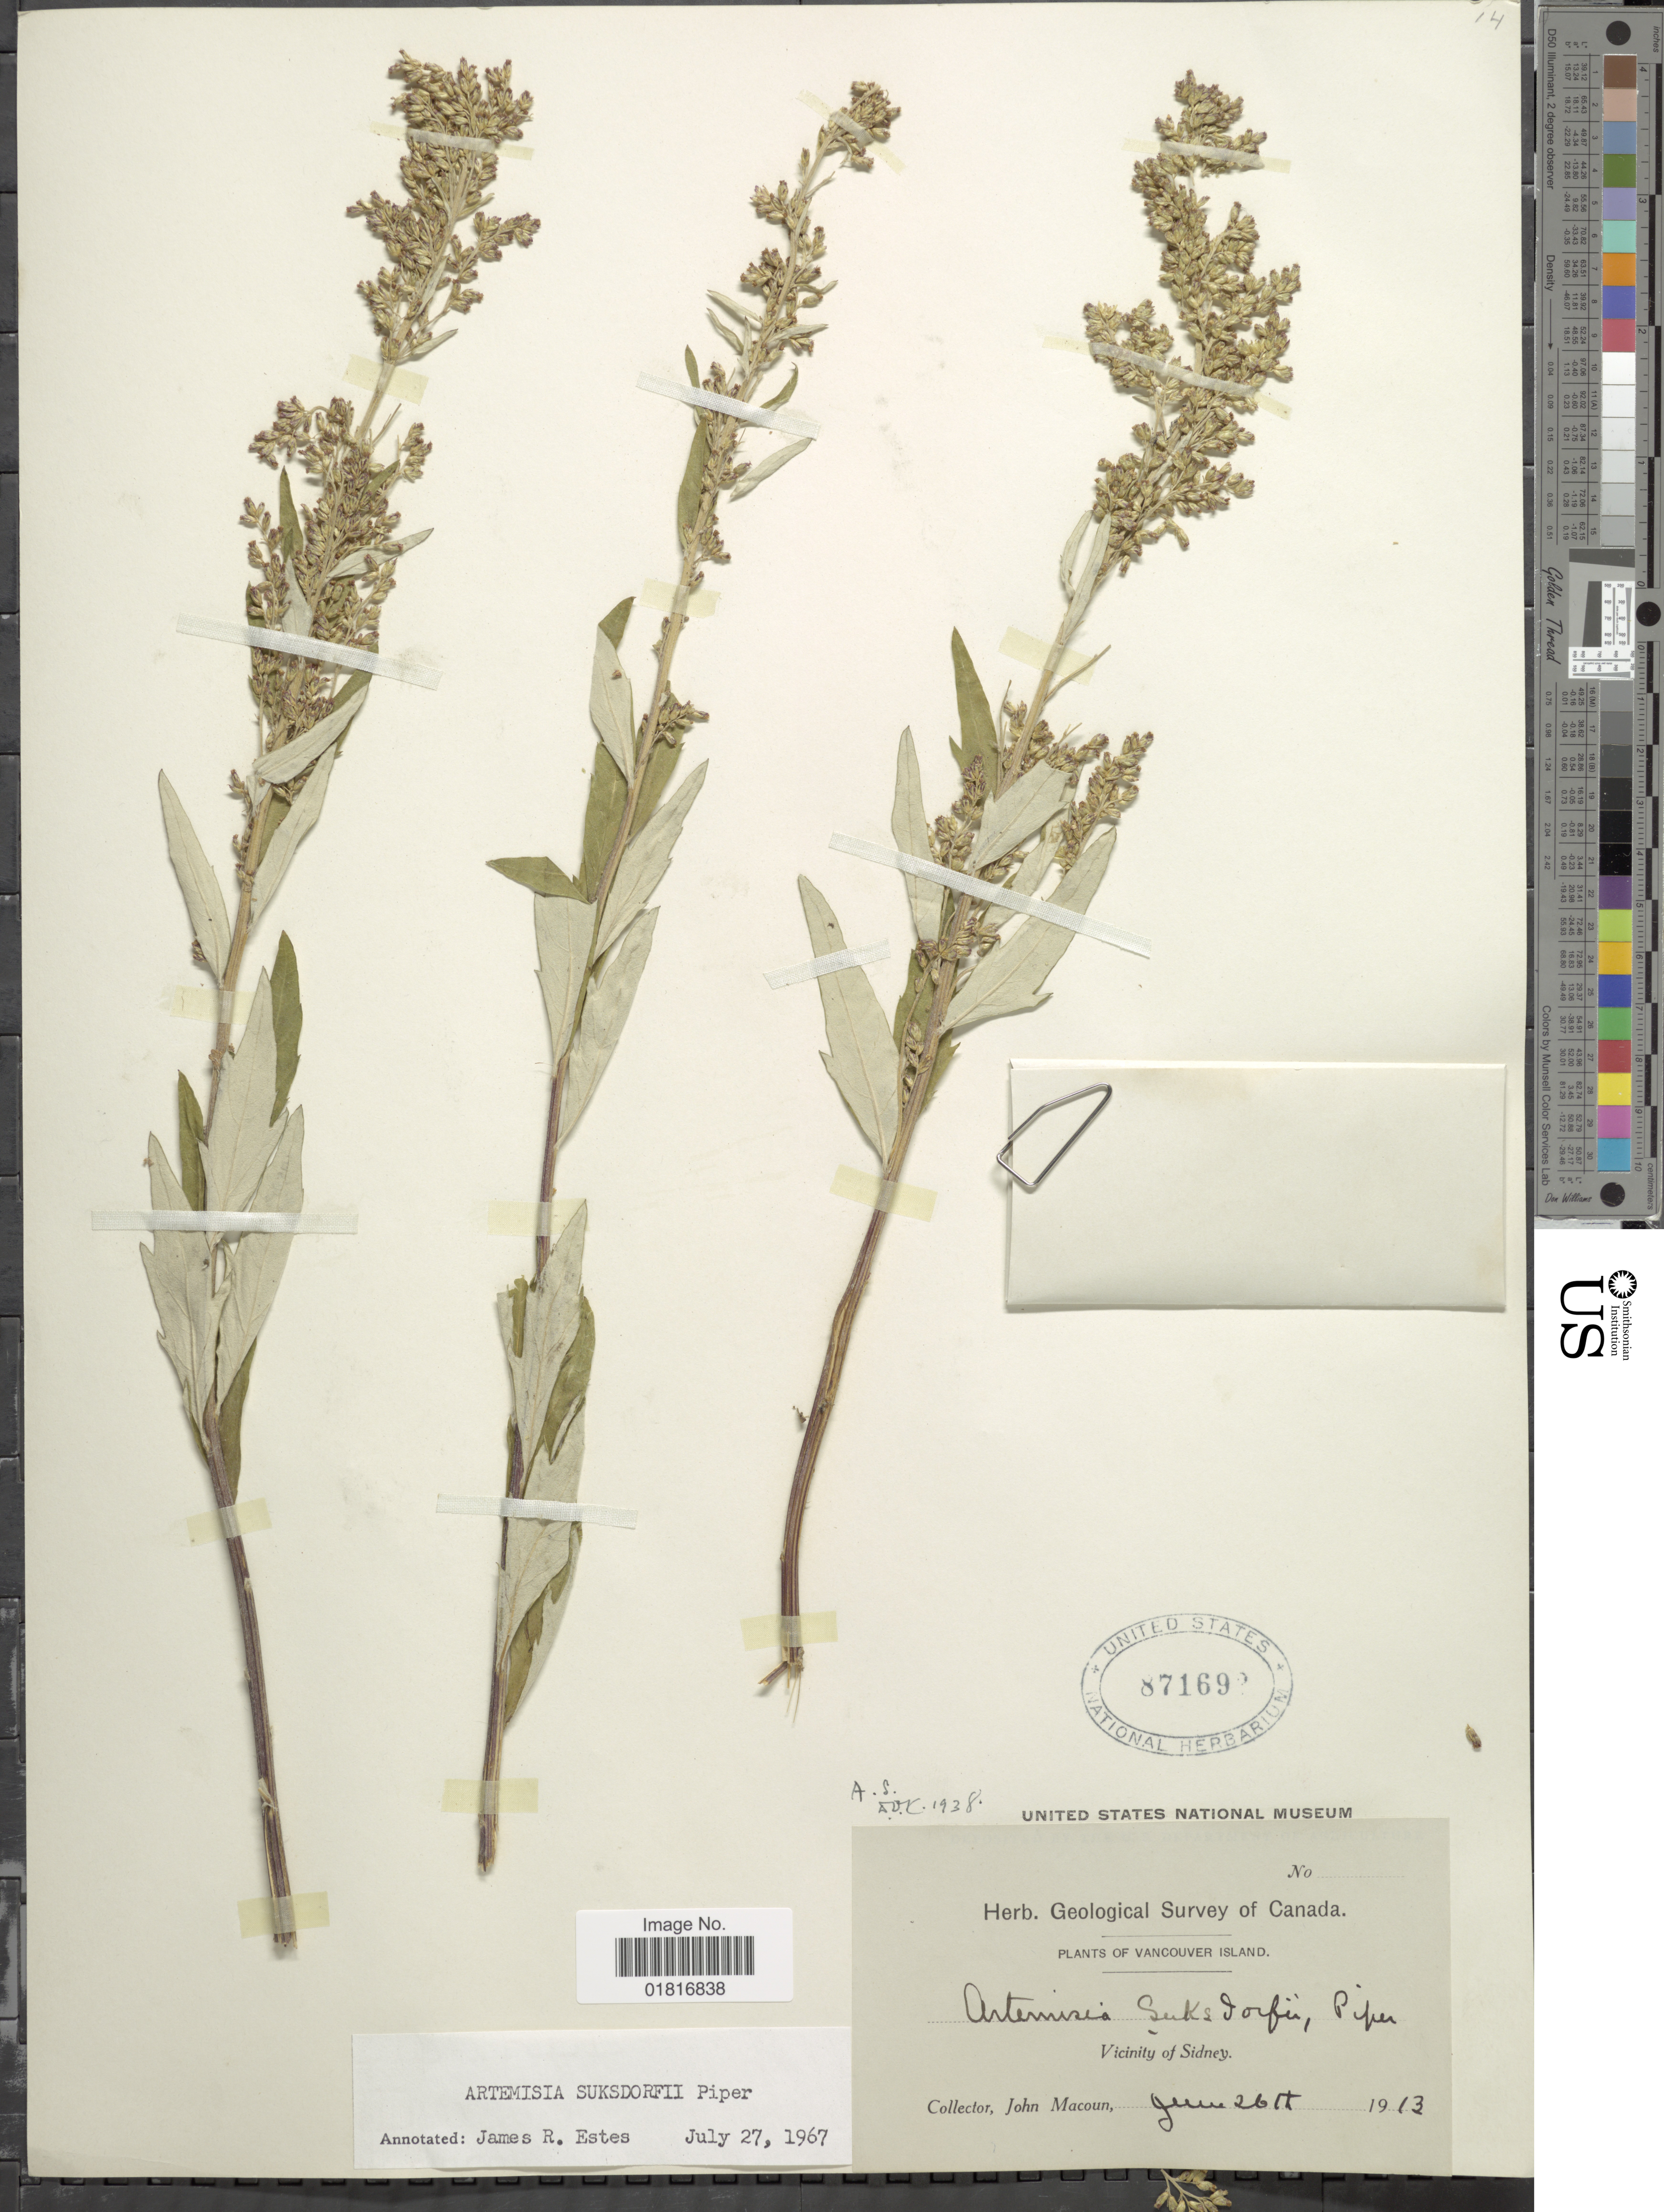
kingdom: Plantae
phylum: Tracheophyta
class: Magnoliopsida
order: Asterales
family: Asteraceae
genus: Artemisia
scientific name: Artemisia suksdorfii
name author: Piper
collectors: J. Macoun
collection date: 1913-06-26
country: Canada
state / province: British Columbia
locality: Vancouver Island, Vicinity of Sidney